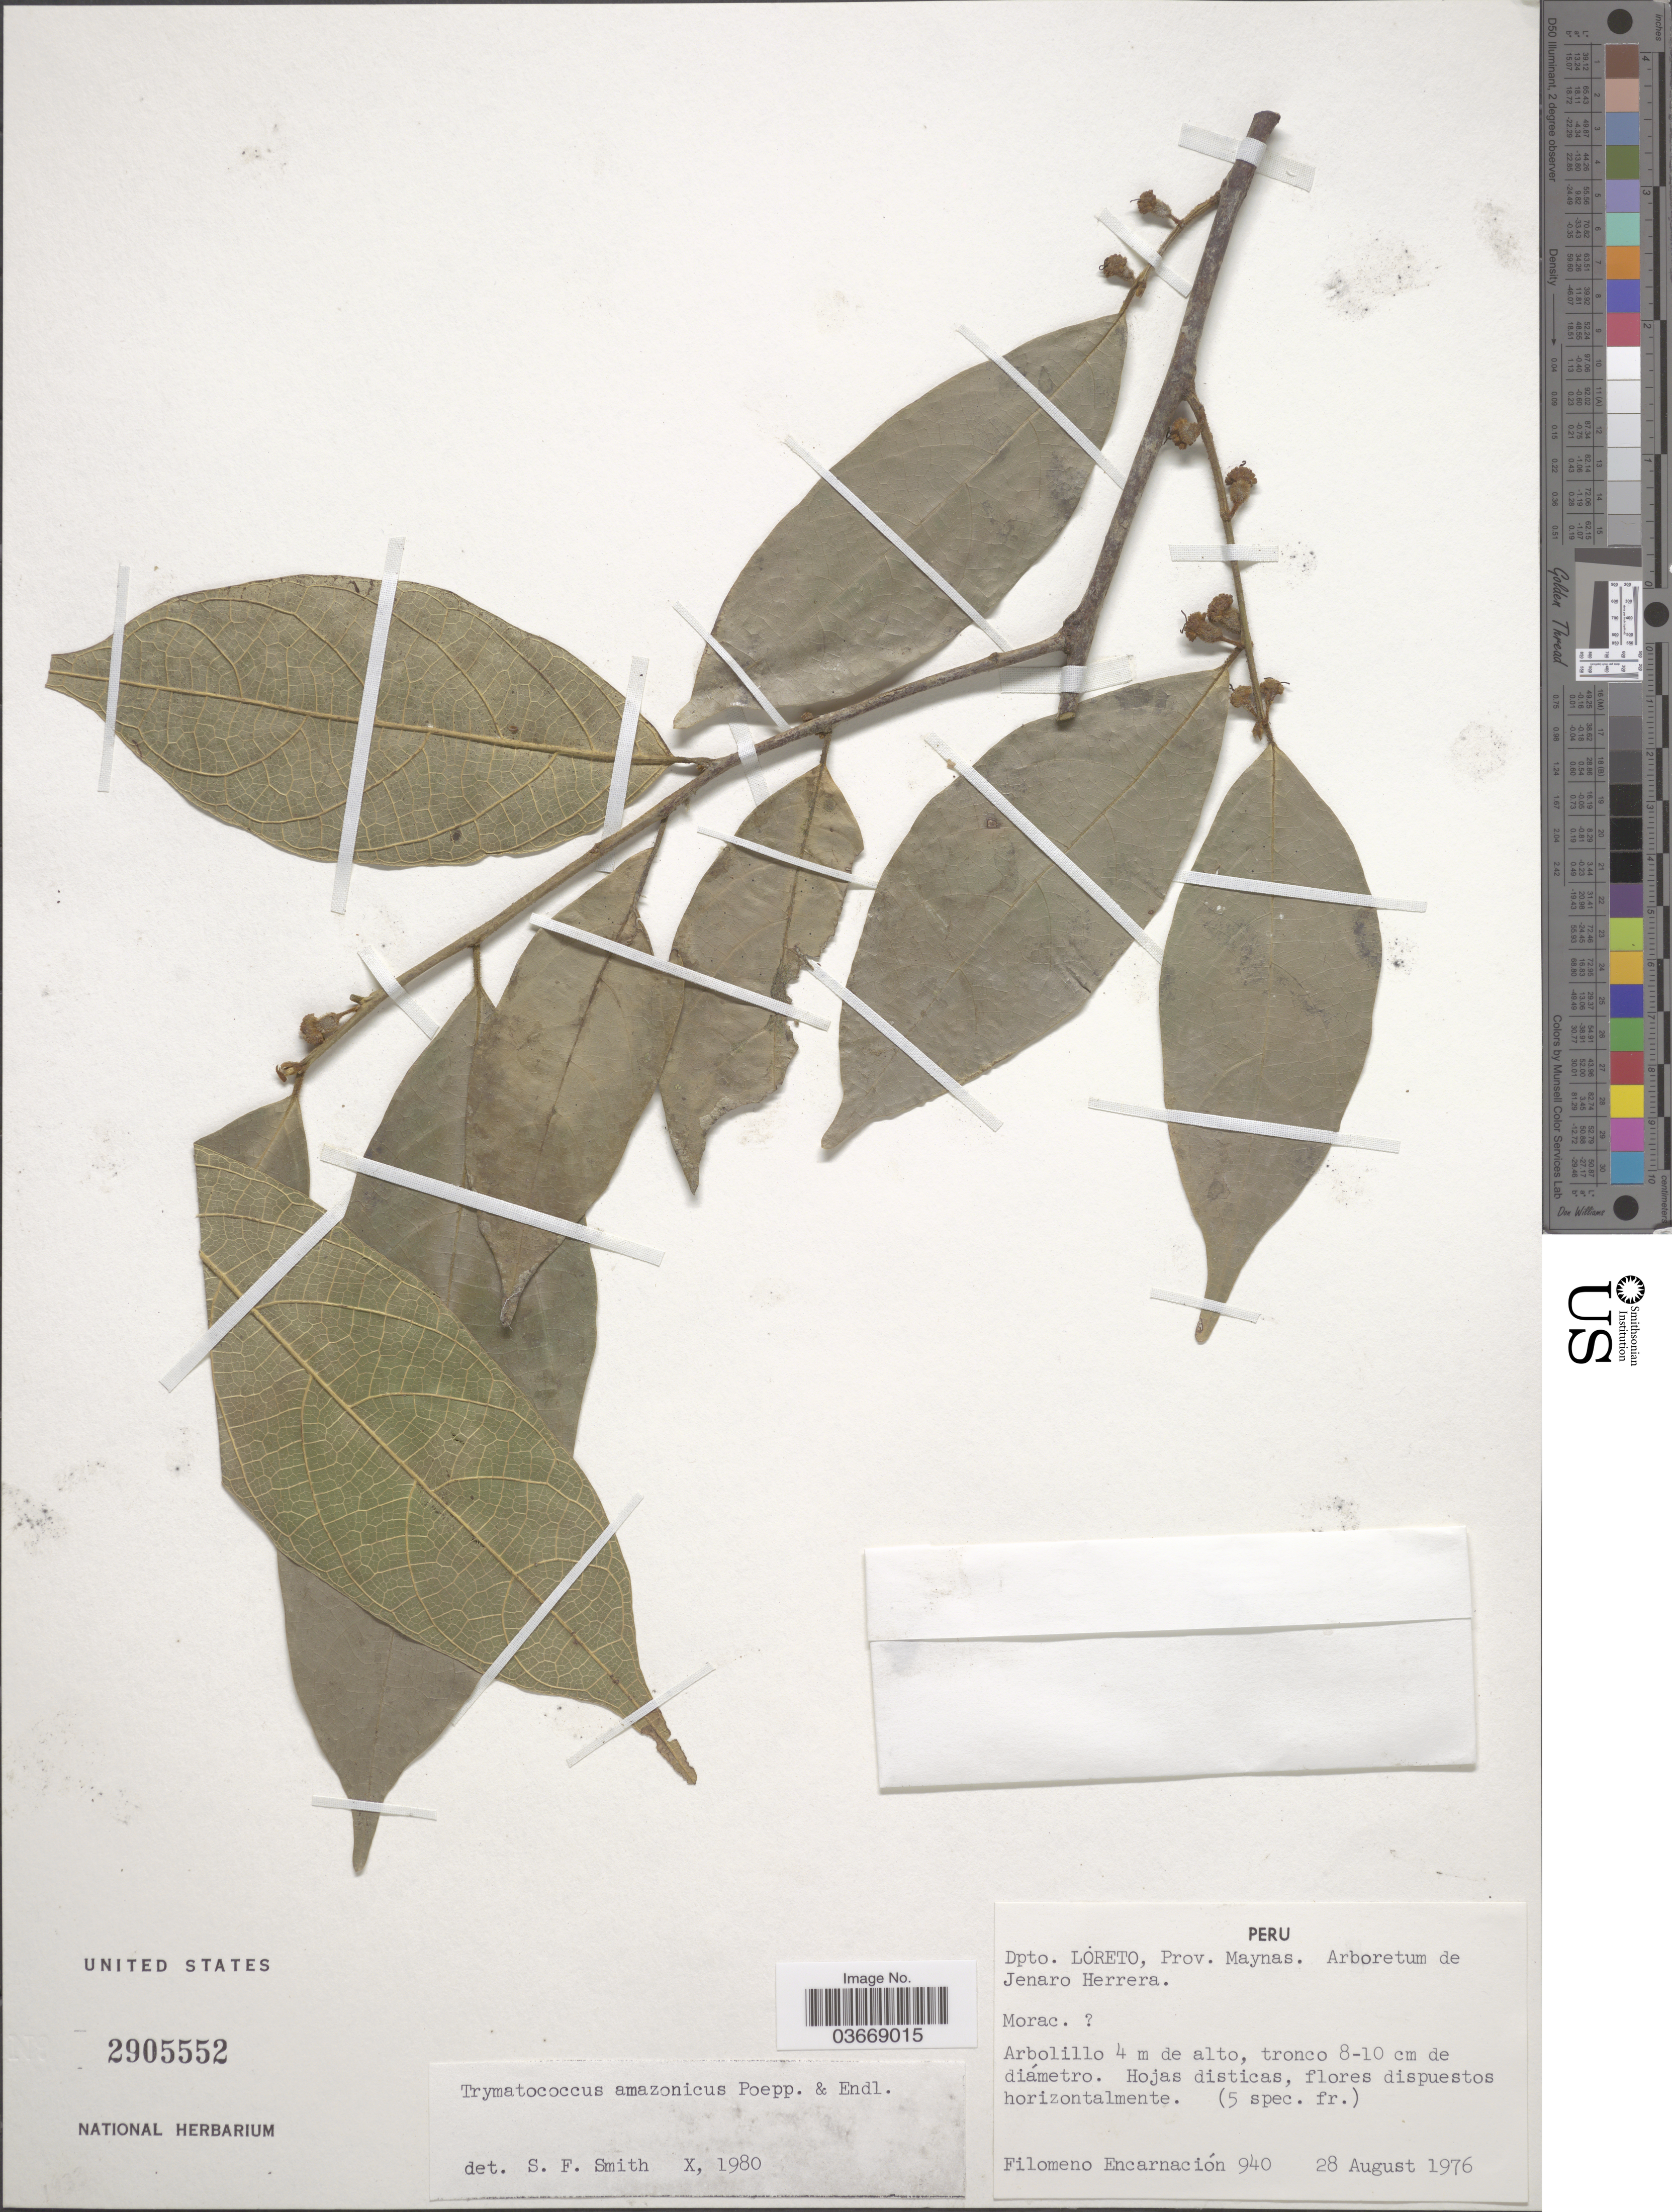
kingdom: Plantae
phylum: Tracheophyta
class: Magnoliopsida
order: Rosales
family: Moraceae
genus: Brosimum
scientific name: Brosimum amazonicum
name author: (Poepp. & Endl.) E. M. Gardner & Zerega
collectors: F. Encarnación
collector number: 940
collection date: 1976-08-28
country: Peru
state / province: Loreto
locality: Dpto. Loreto, Prov. Maynas. Arboretum de Jenaro Herrera.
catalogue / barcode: US 2905552